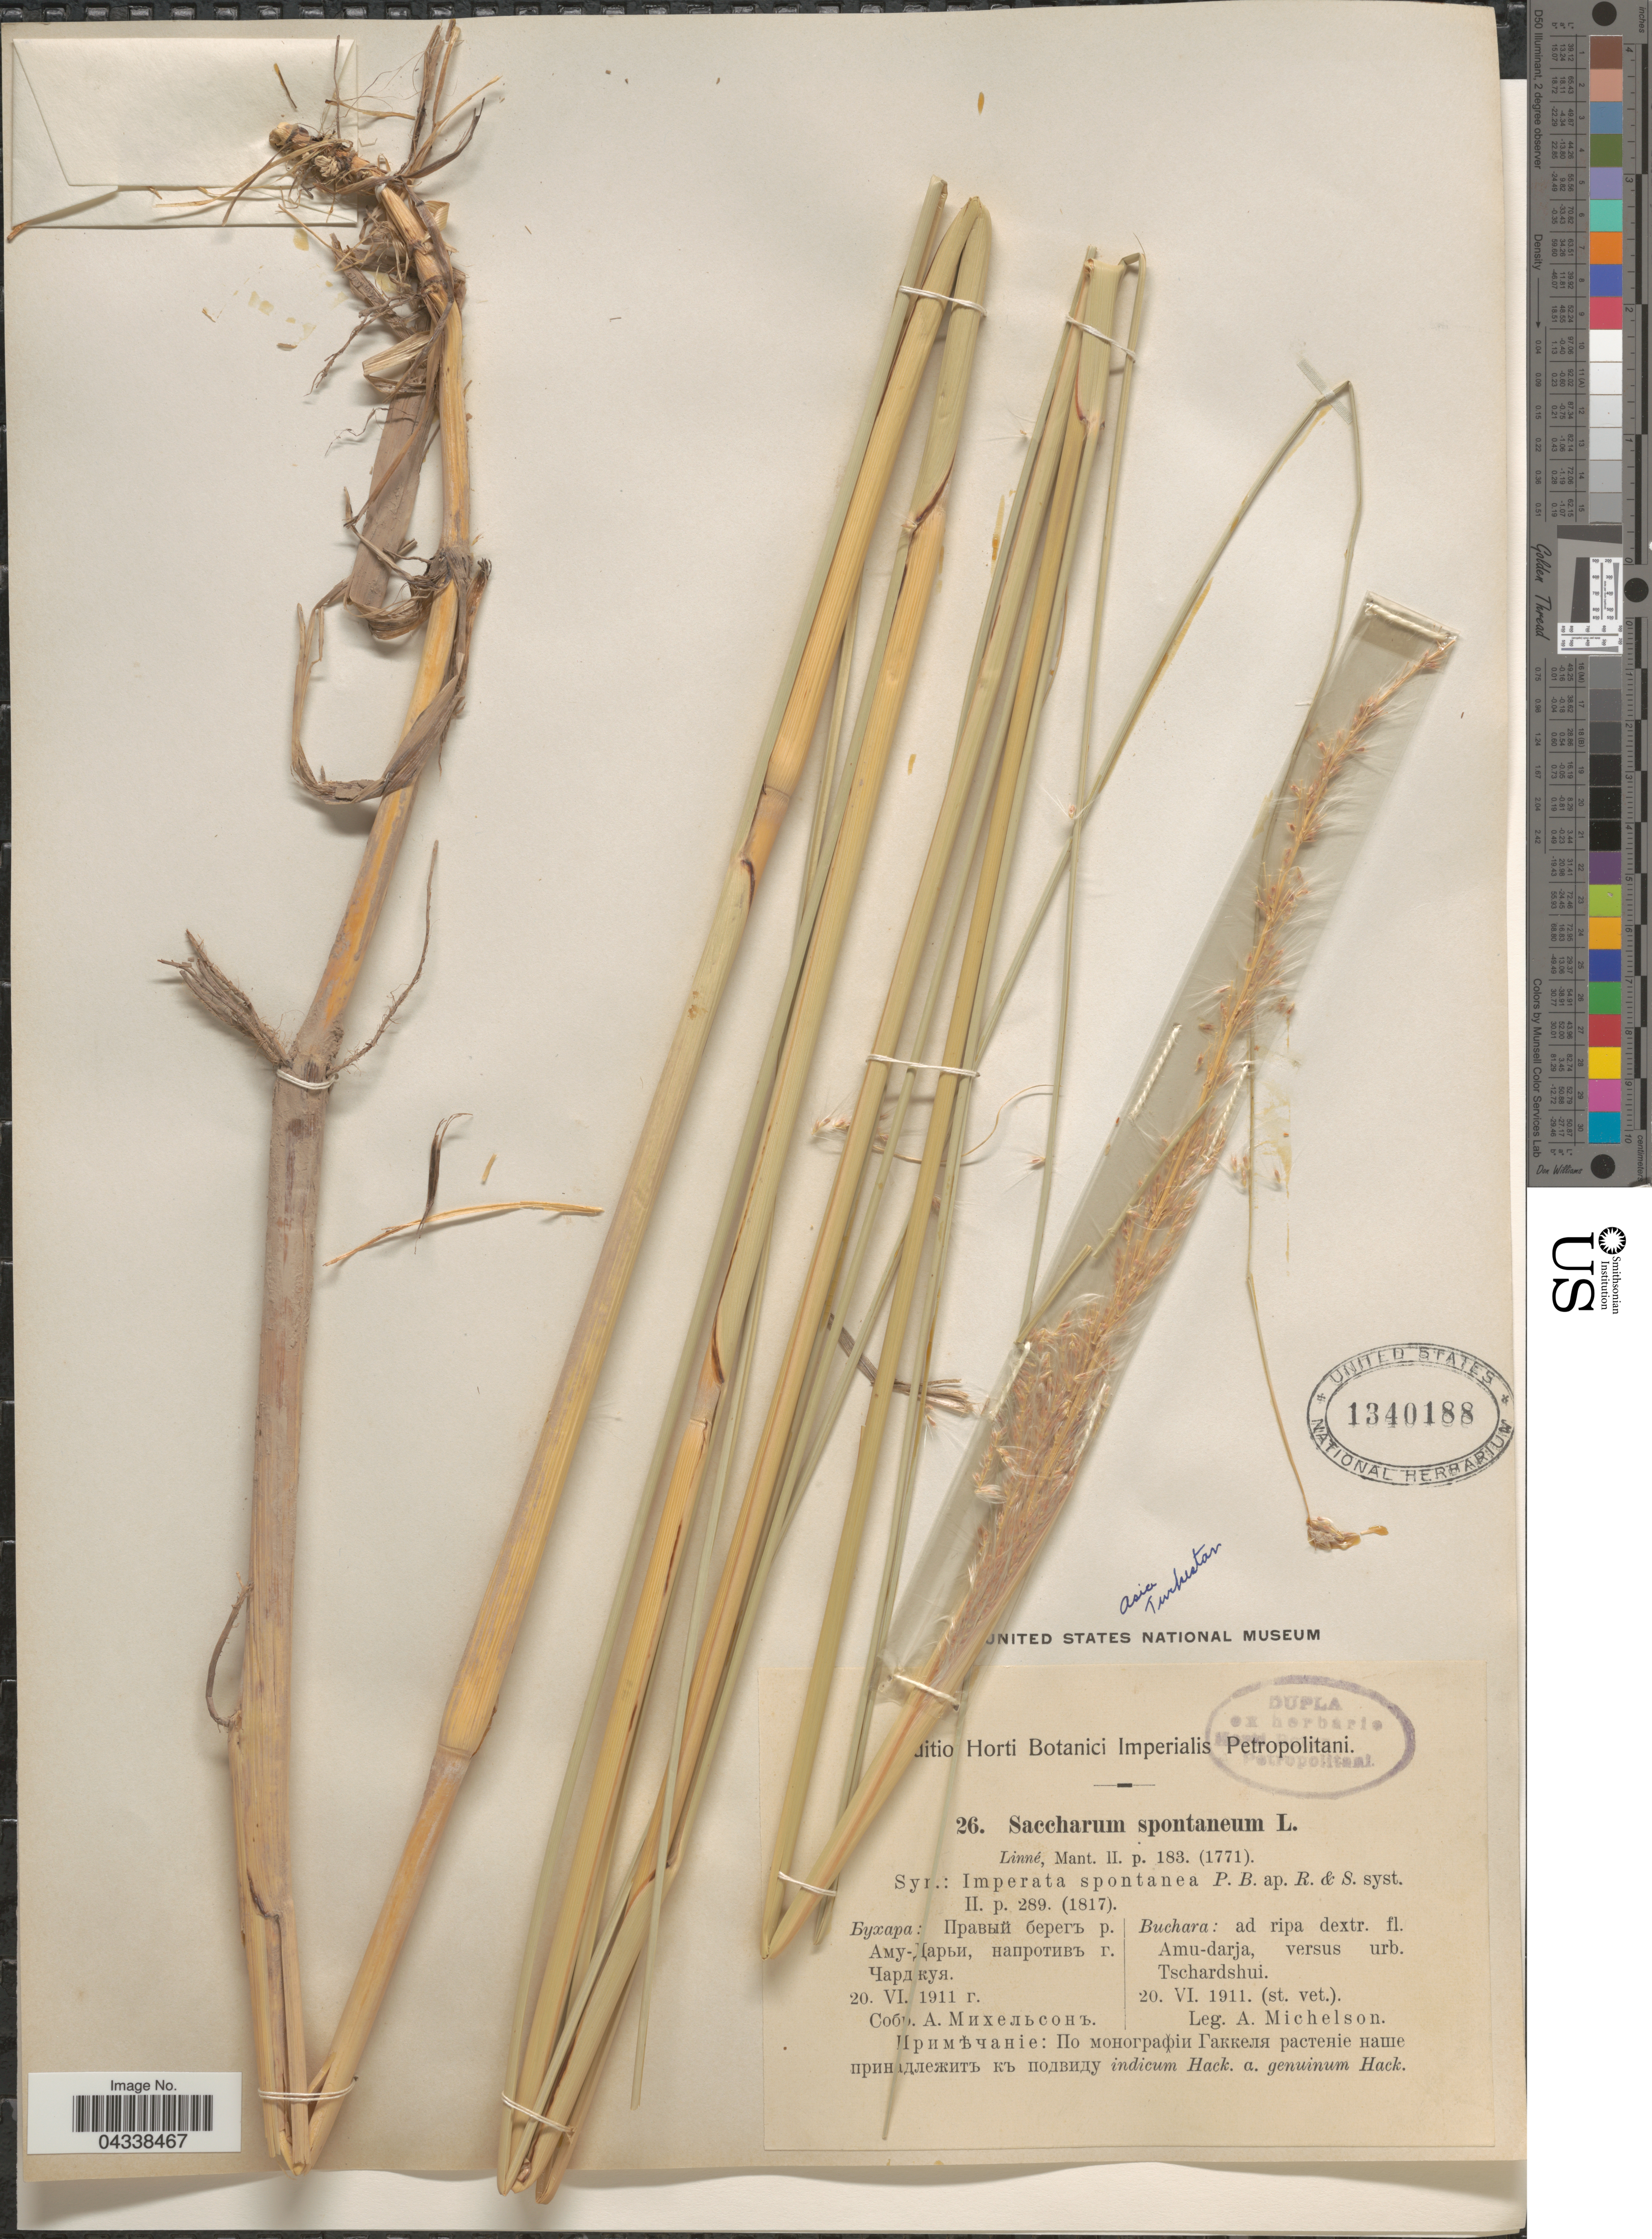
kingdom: Plantae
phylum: Tracheophyta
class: Liliopsida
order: Poales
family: Poaceae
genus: Saccharum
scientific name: Saccharum spontaneum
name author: L.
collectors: A. Michelson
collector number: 26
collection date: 1911-06-20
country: Uzbekistan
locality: Buchara: ad ripa dextr. fl. Amu-darja, versus urb. Tschardshui.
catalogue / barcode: US 1340188